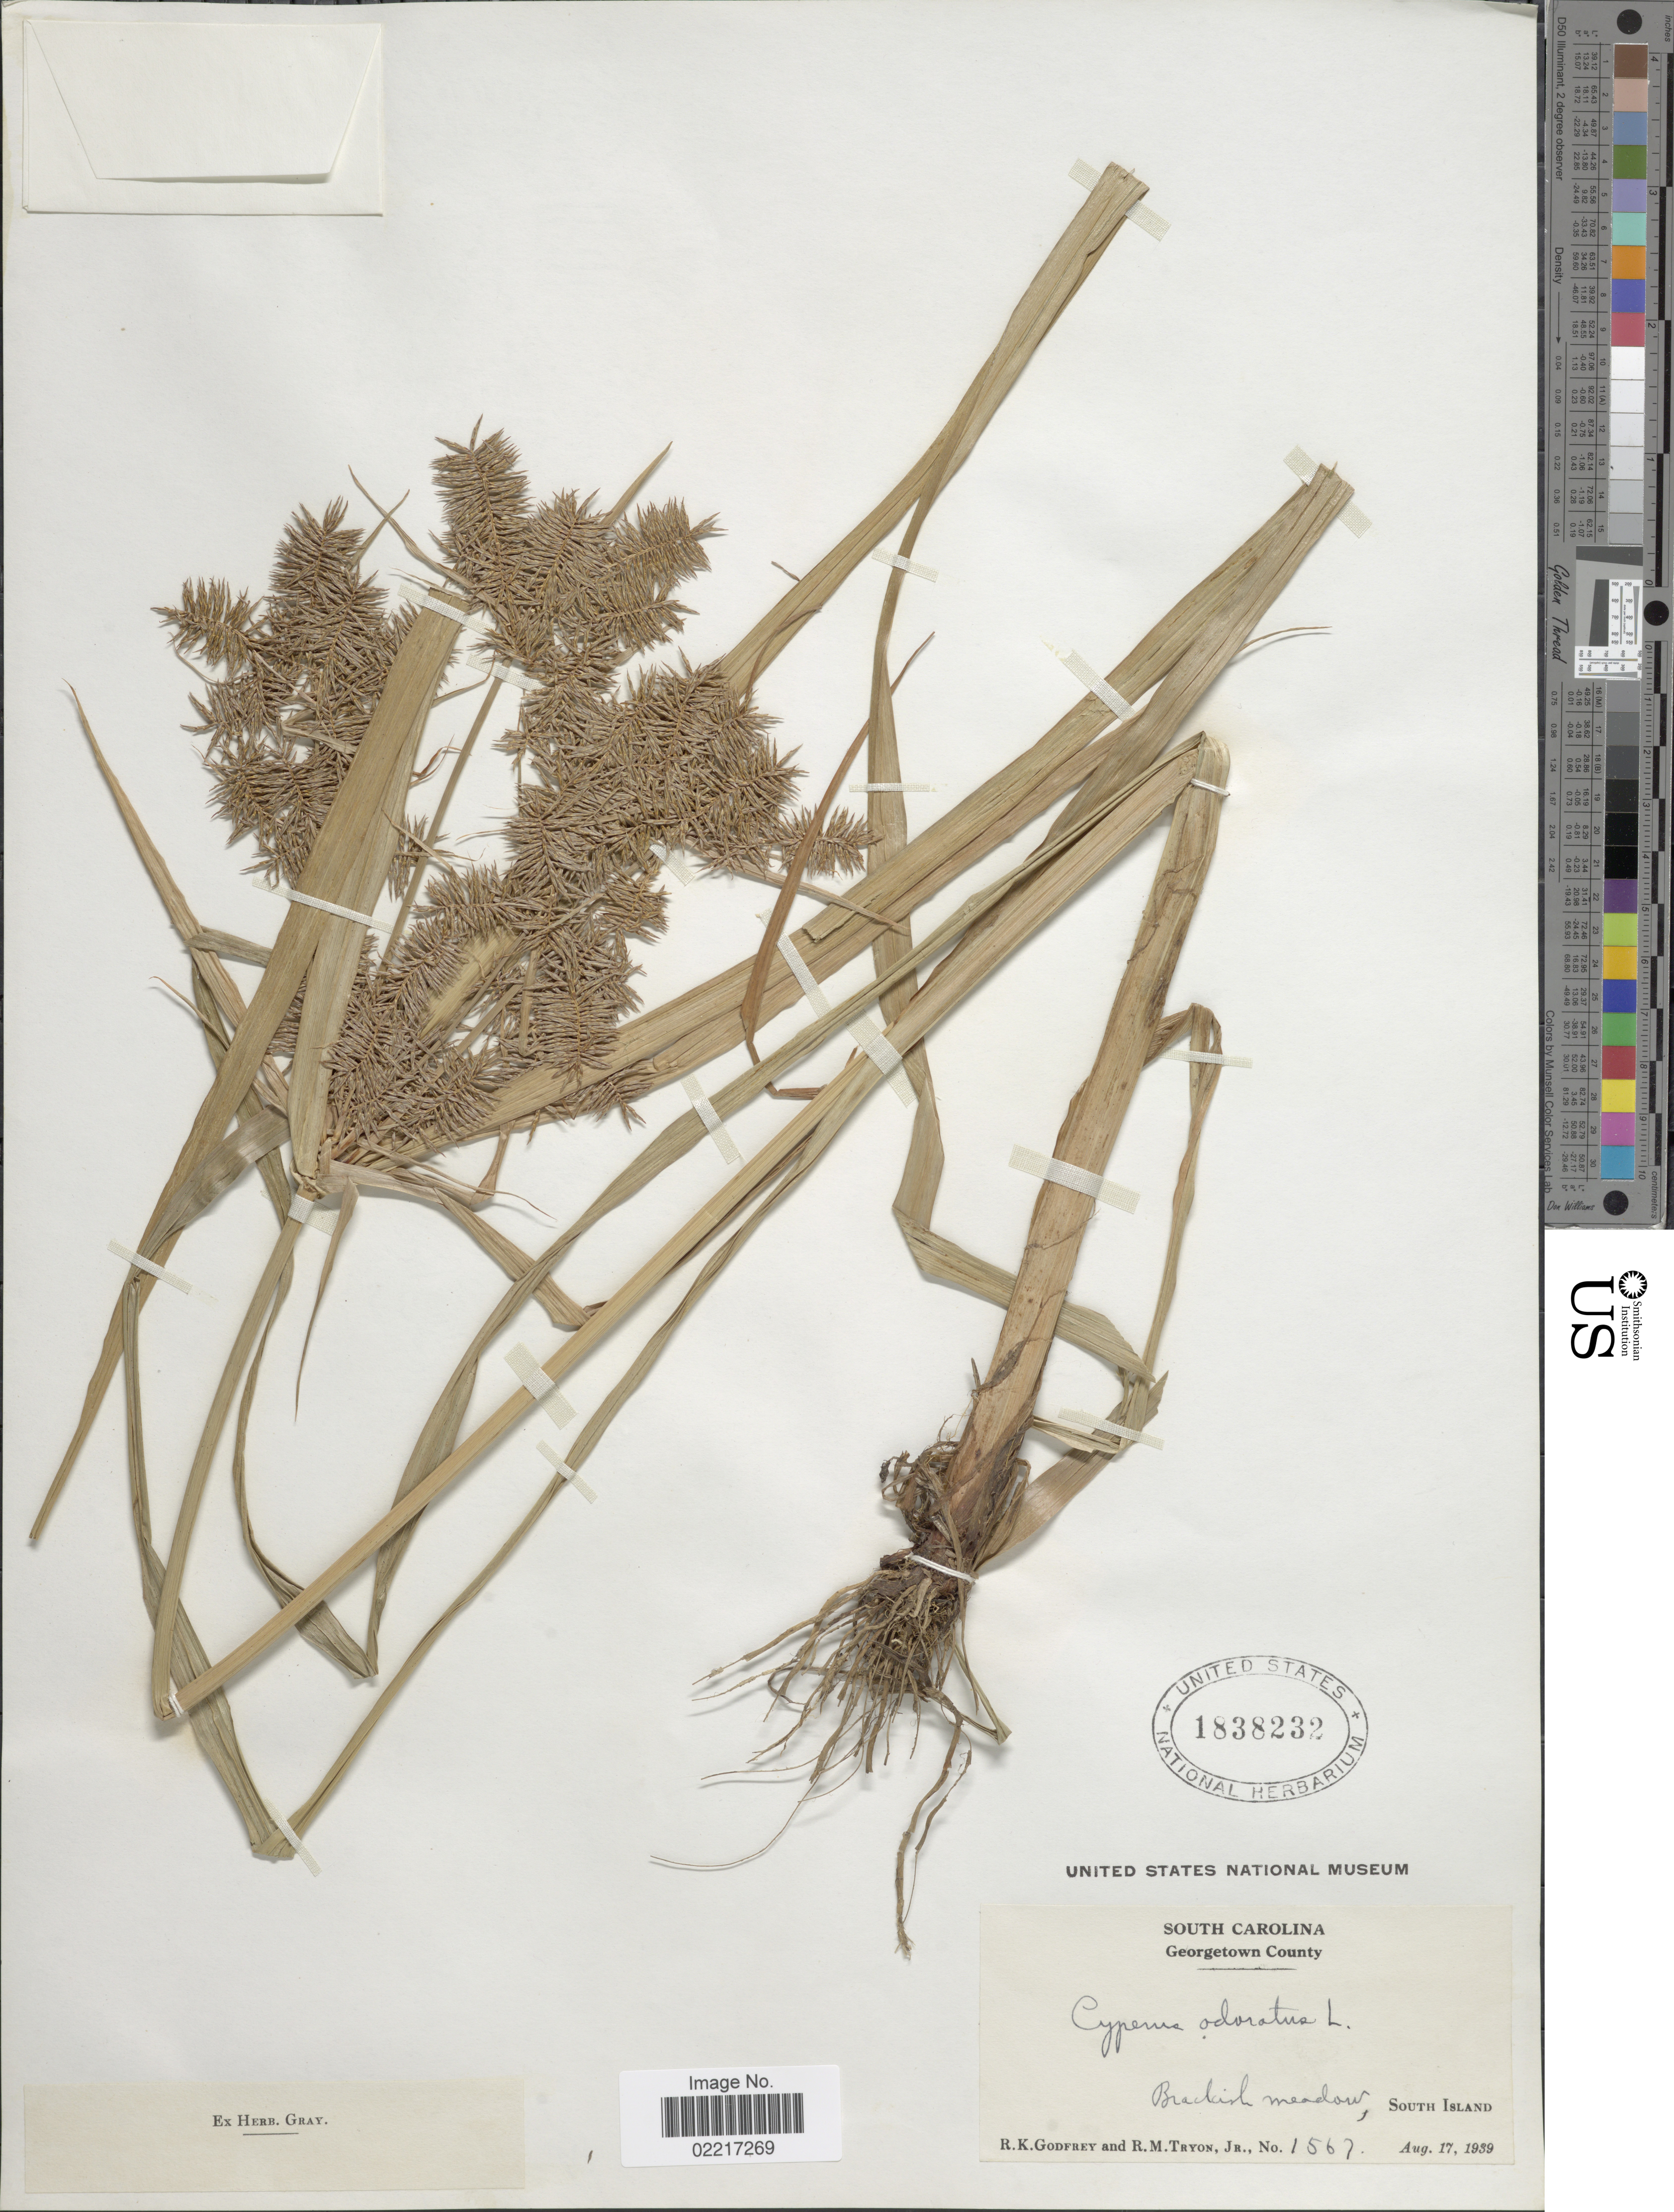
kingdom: Plantae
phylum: Tracheophyta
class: Liliopsida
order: Poales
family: Cyperaceae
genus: Cyperus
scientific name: Cyperus odoratus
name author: L.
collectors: R. K. Godfrey & R. M. Tryon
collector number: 1567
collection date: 1939-08-17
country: United States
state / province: South Carolina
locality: Georgetwon County, South Island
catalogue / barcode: US 1838232